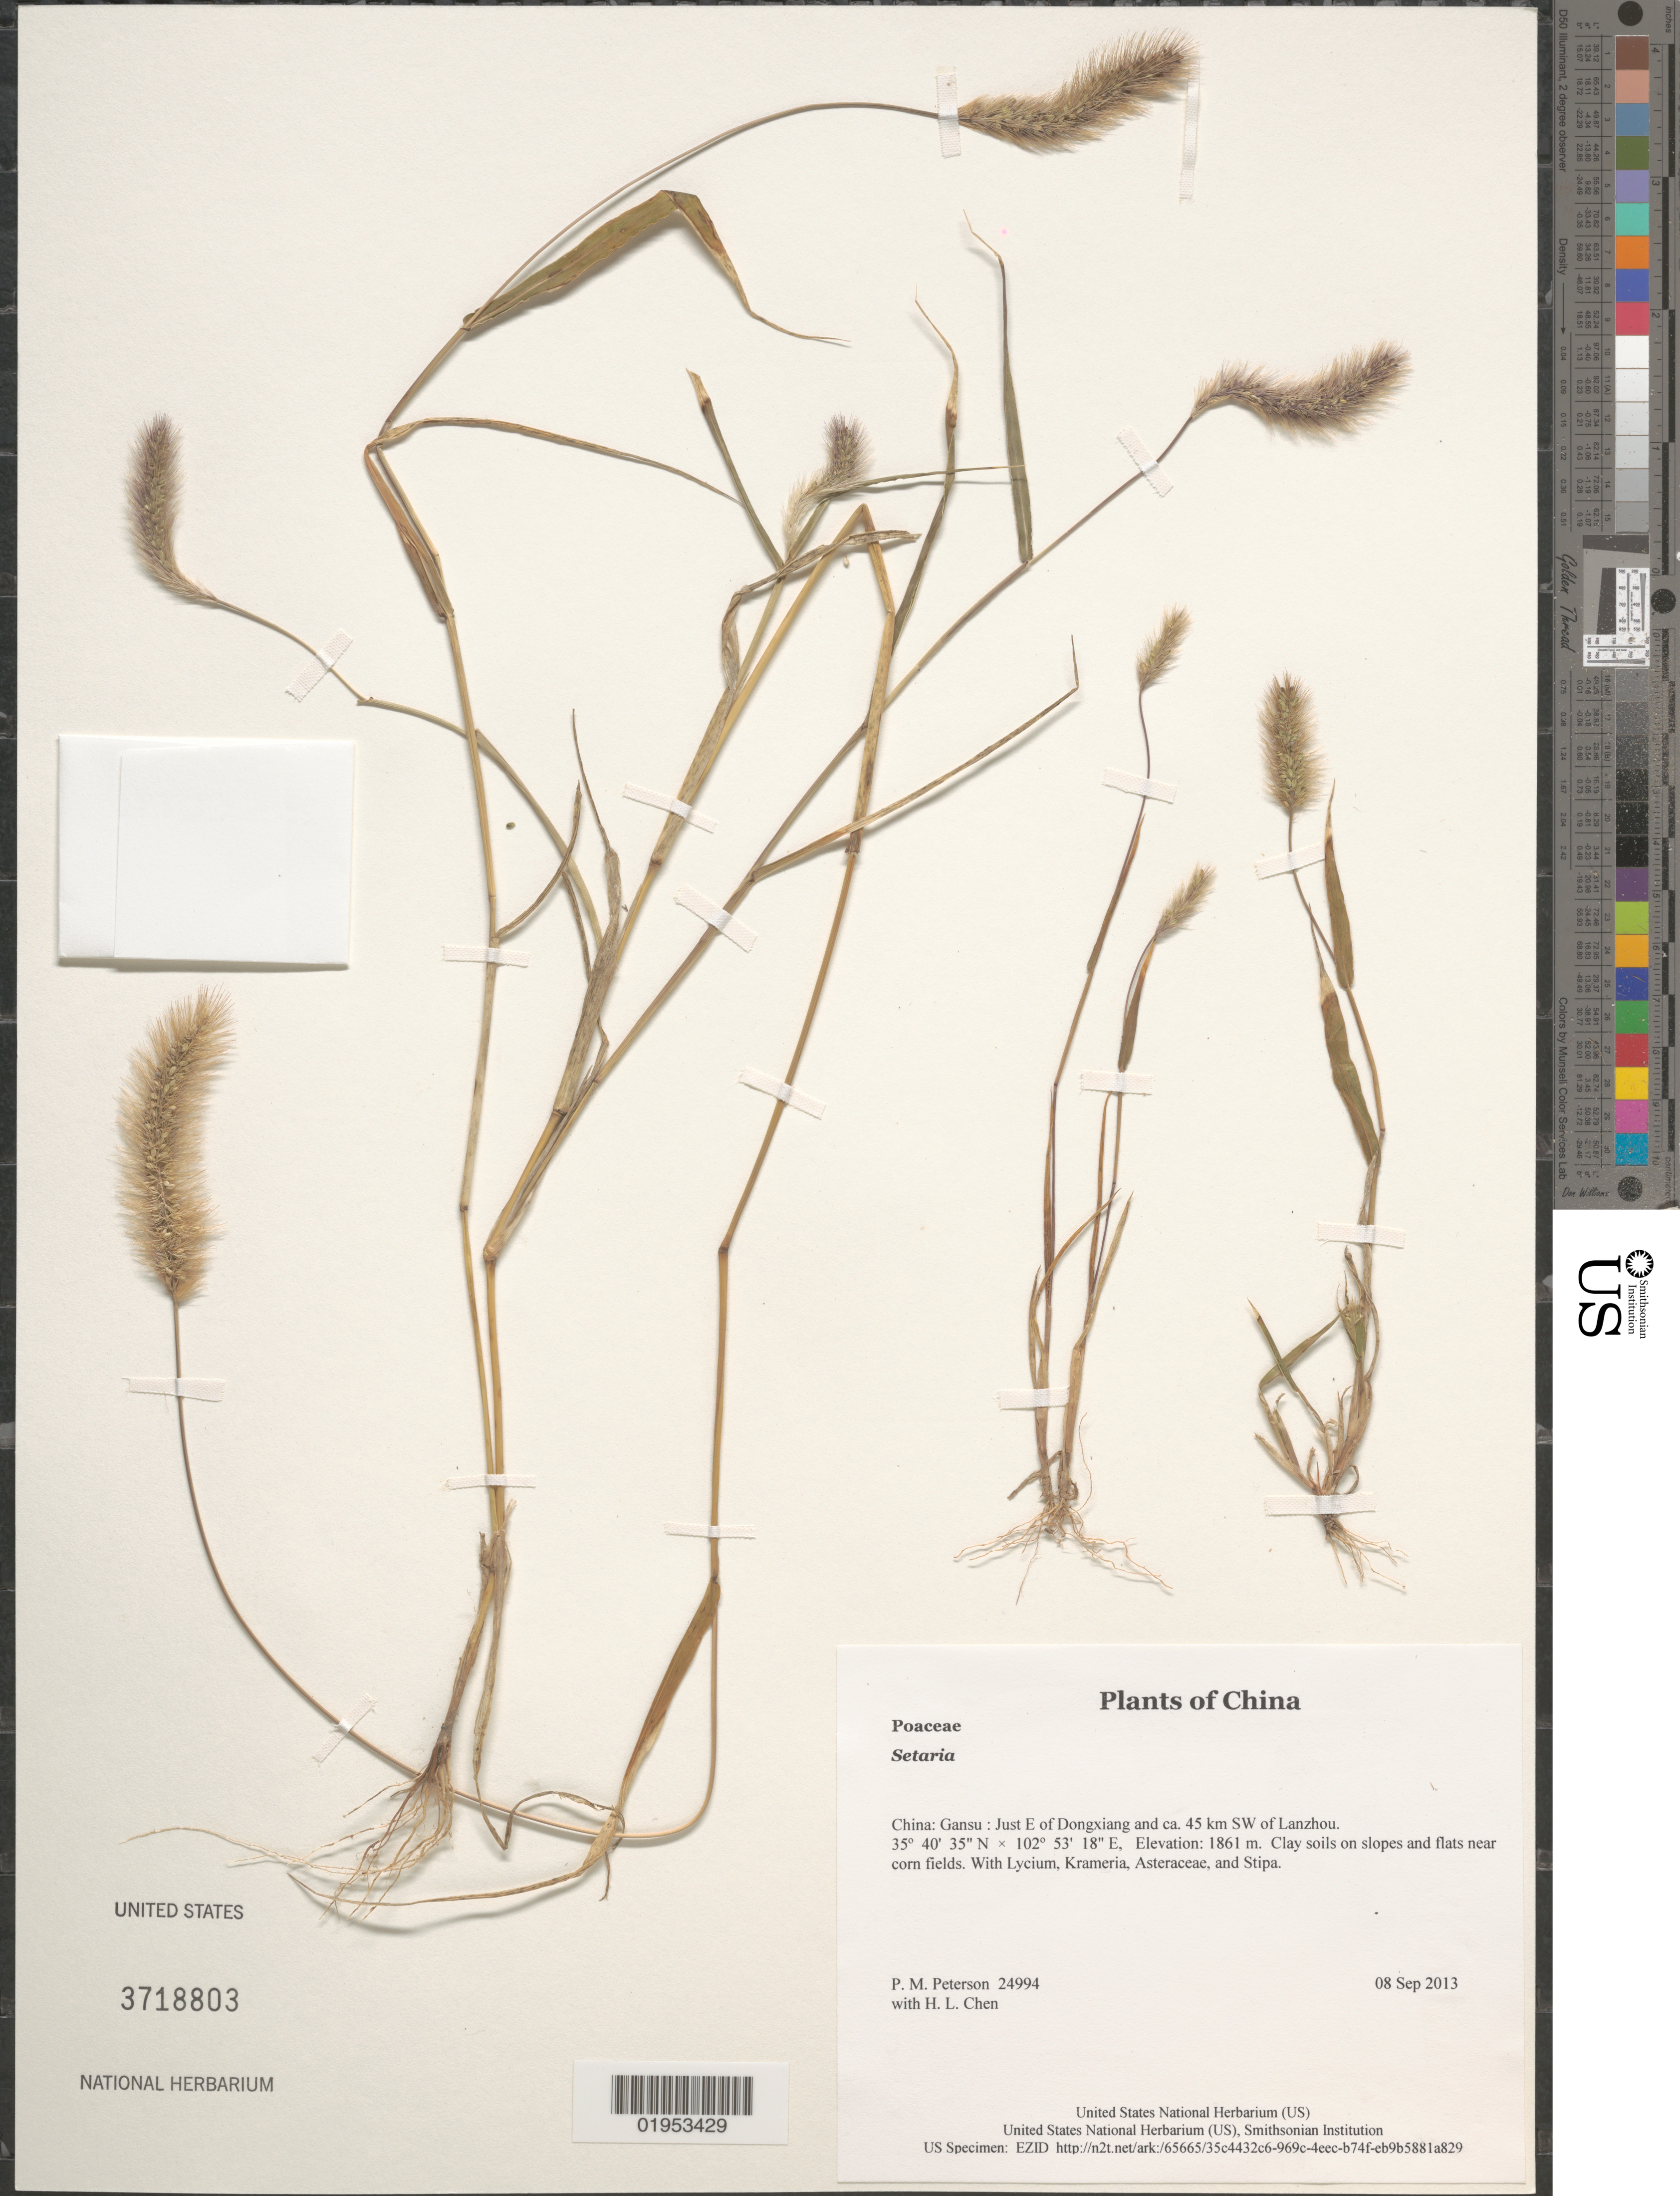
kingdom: Plantae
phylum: Tracheophyta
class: Liliopsida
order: Poales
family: Poaceae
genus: Setaria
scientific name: Setaria sp.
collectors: P. M. Peterson & H. L. Chen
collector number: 24994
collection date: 2013-09-08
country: China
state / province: Gansu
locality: Just E of Dongxiang and ca. 45 km SW of Lanzhou.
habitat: Clay soils on slopes and flats near corn fields.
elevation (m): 1861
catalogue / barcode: US 3718803